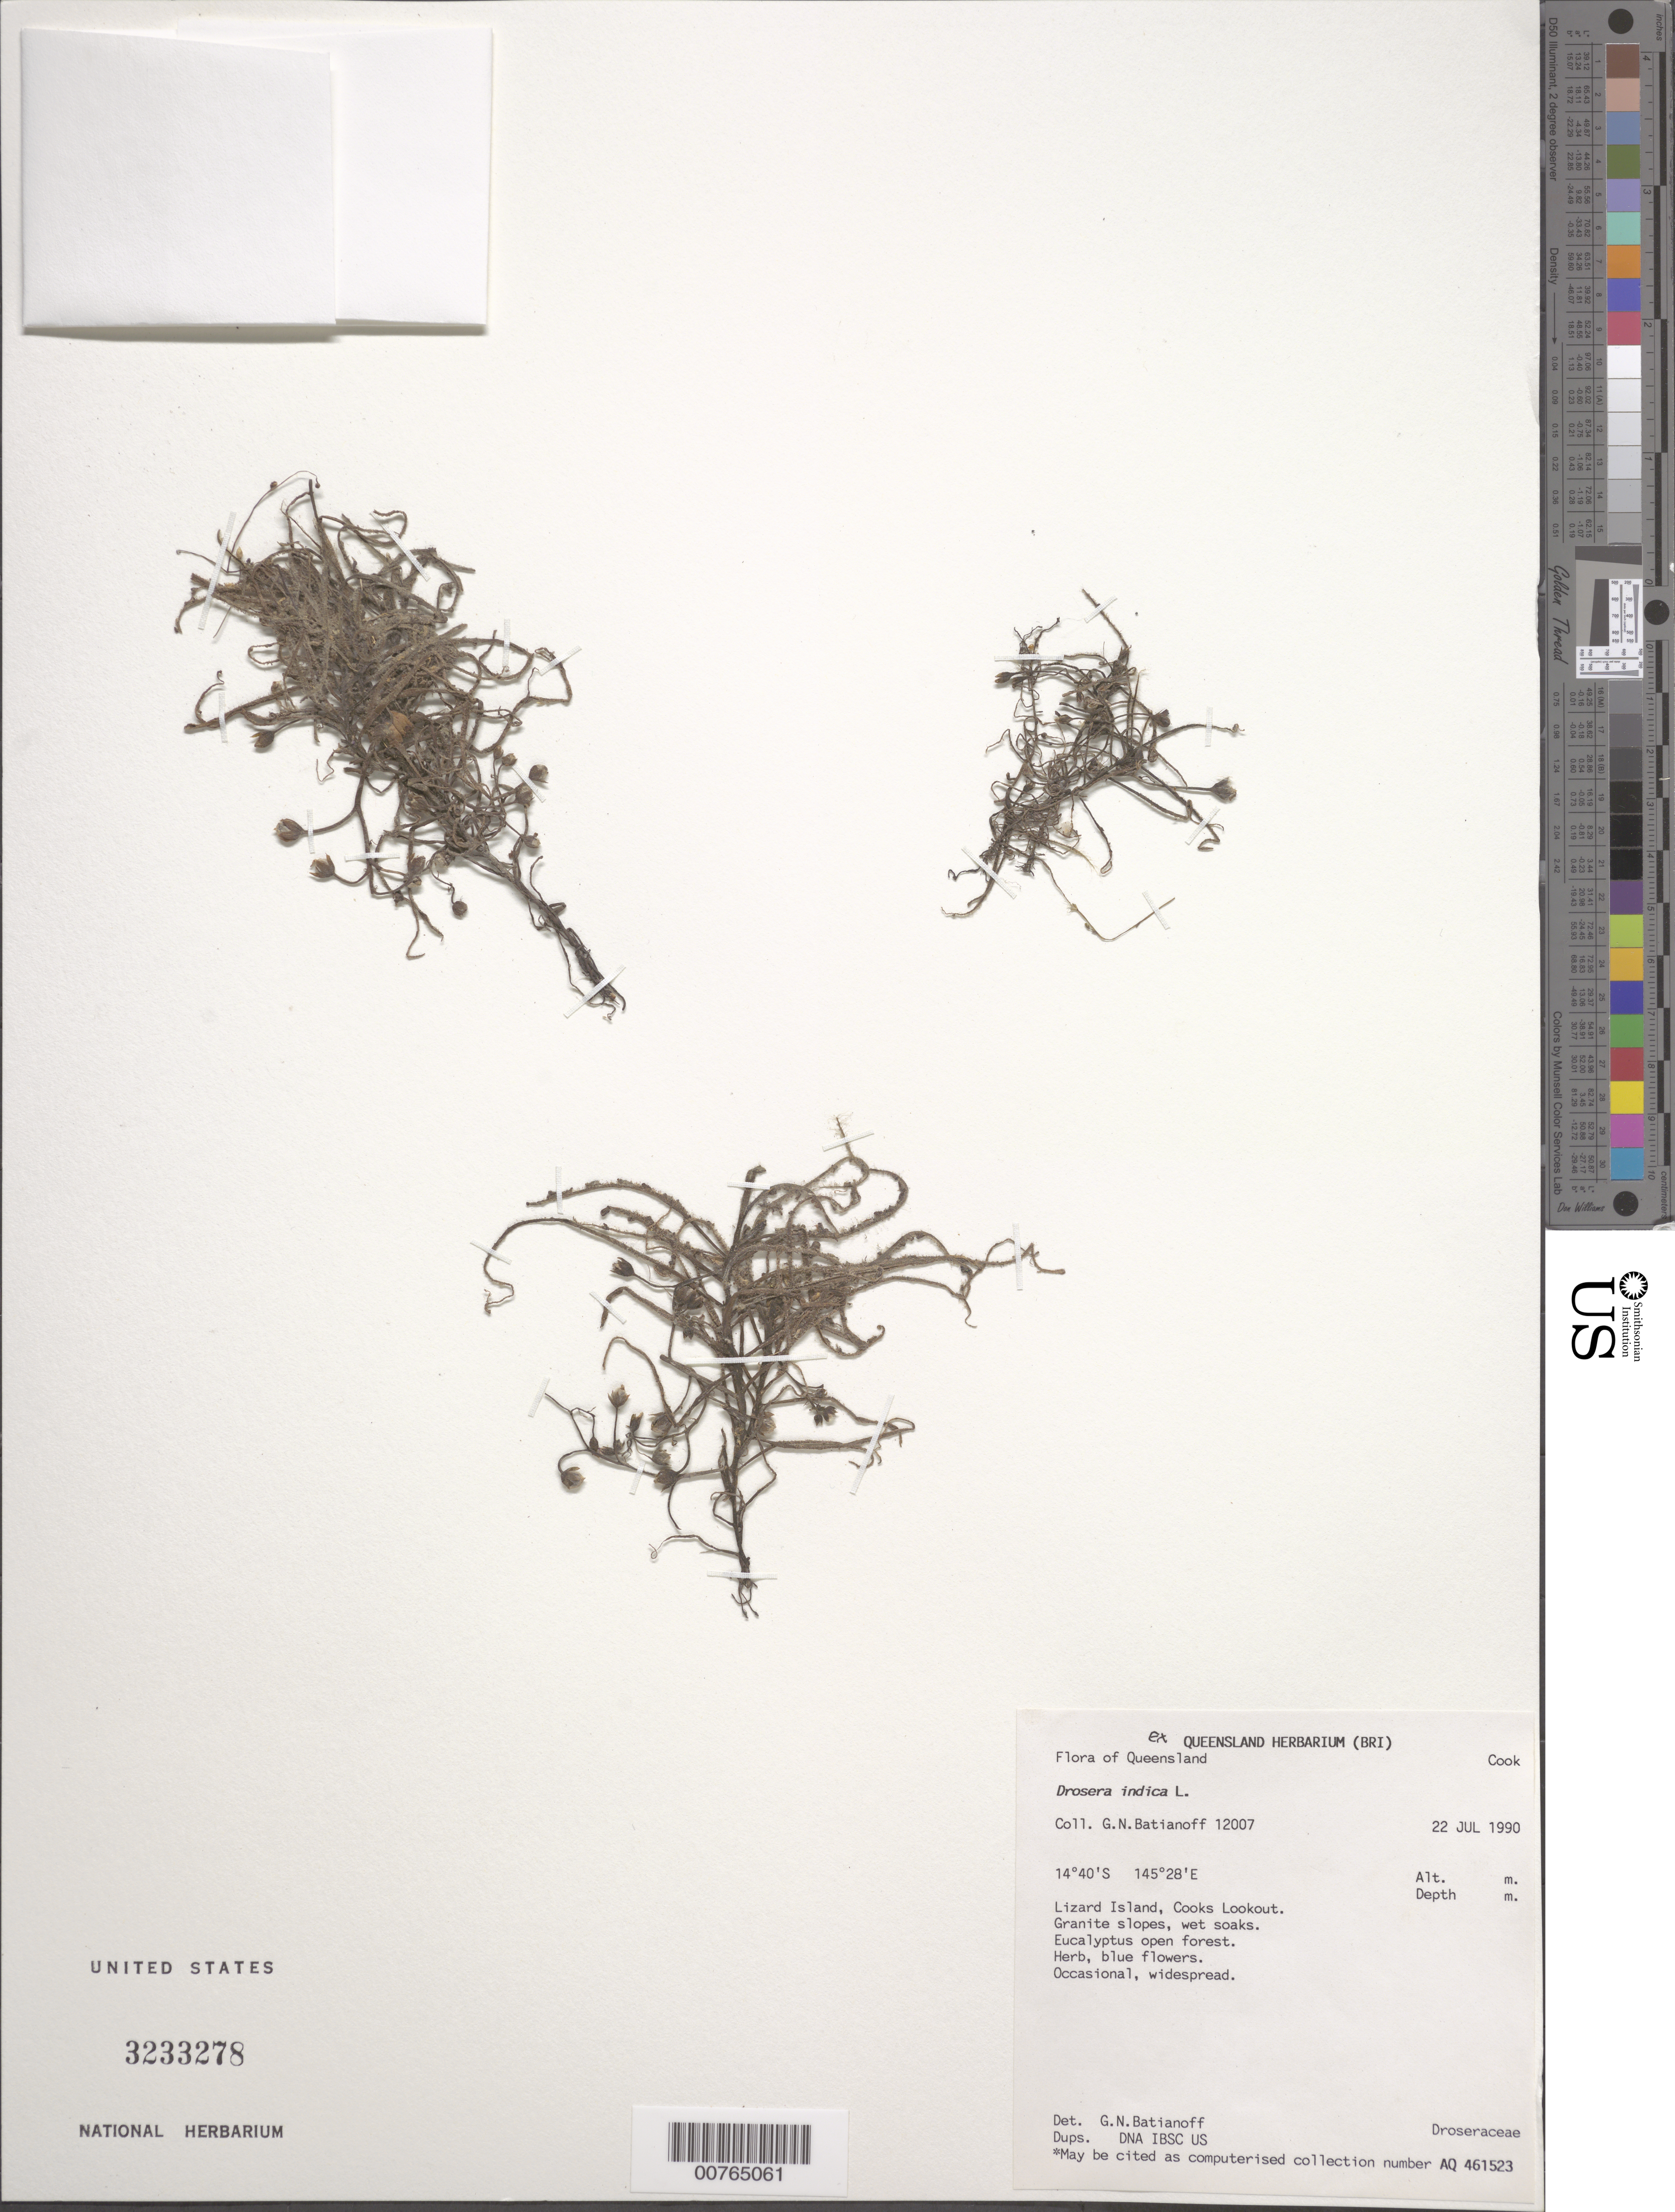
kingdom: Plantae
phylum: Tracheophyta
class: Magnoliopsida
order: Caryophyllales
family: Droseraceae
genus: Drosera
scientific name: Drosera indica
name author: L.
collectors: G. Batianoff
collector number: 12007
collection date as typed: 22 Jul 1990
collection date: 1990-07-22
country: Australia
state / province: Queensland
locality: Lizard island area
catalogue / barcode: US 3233278